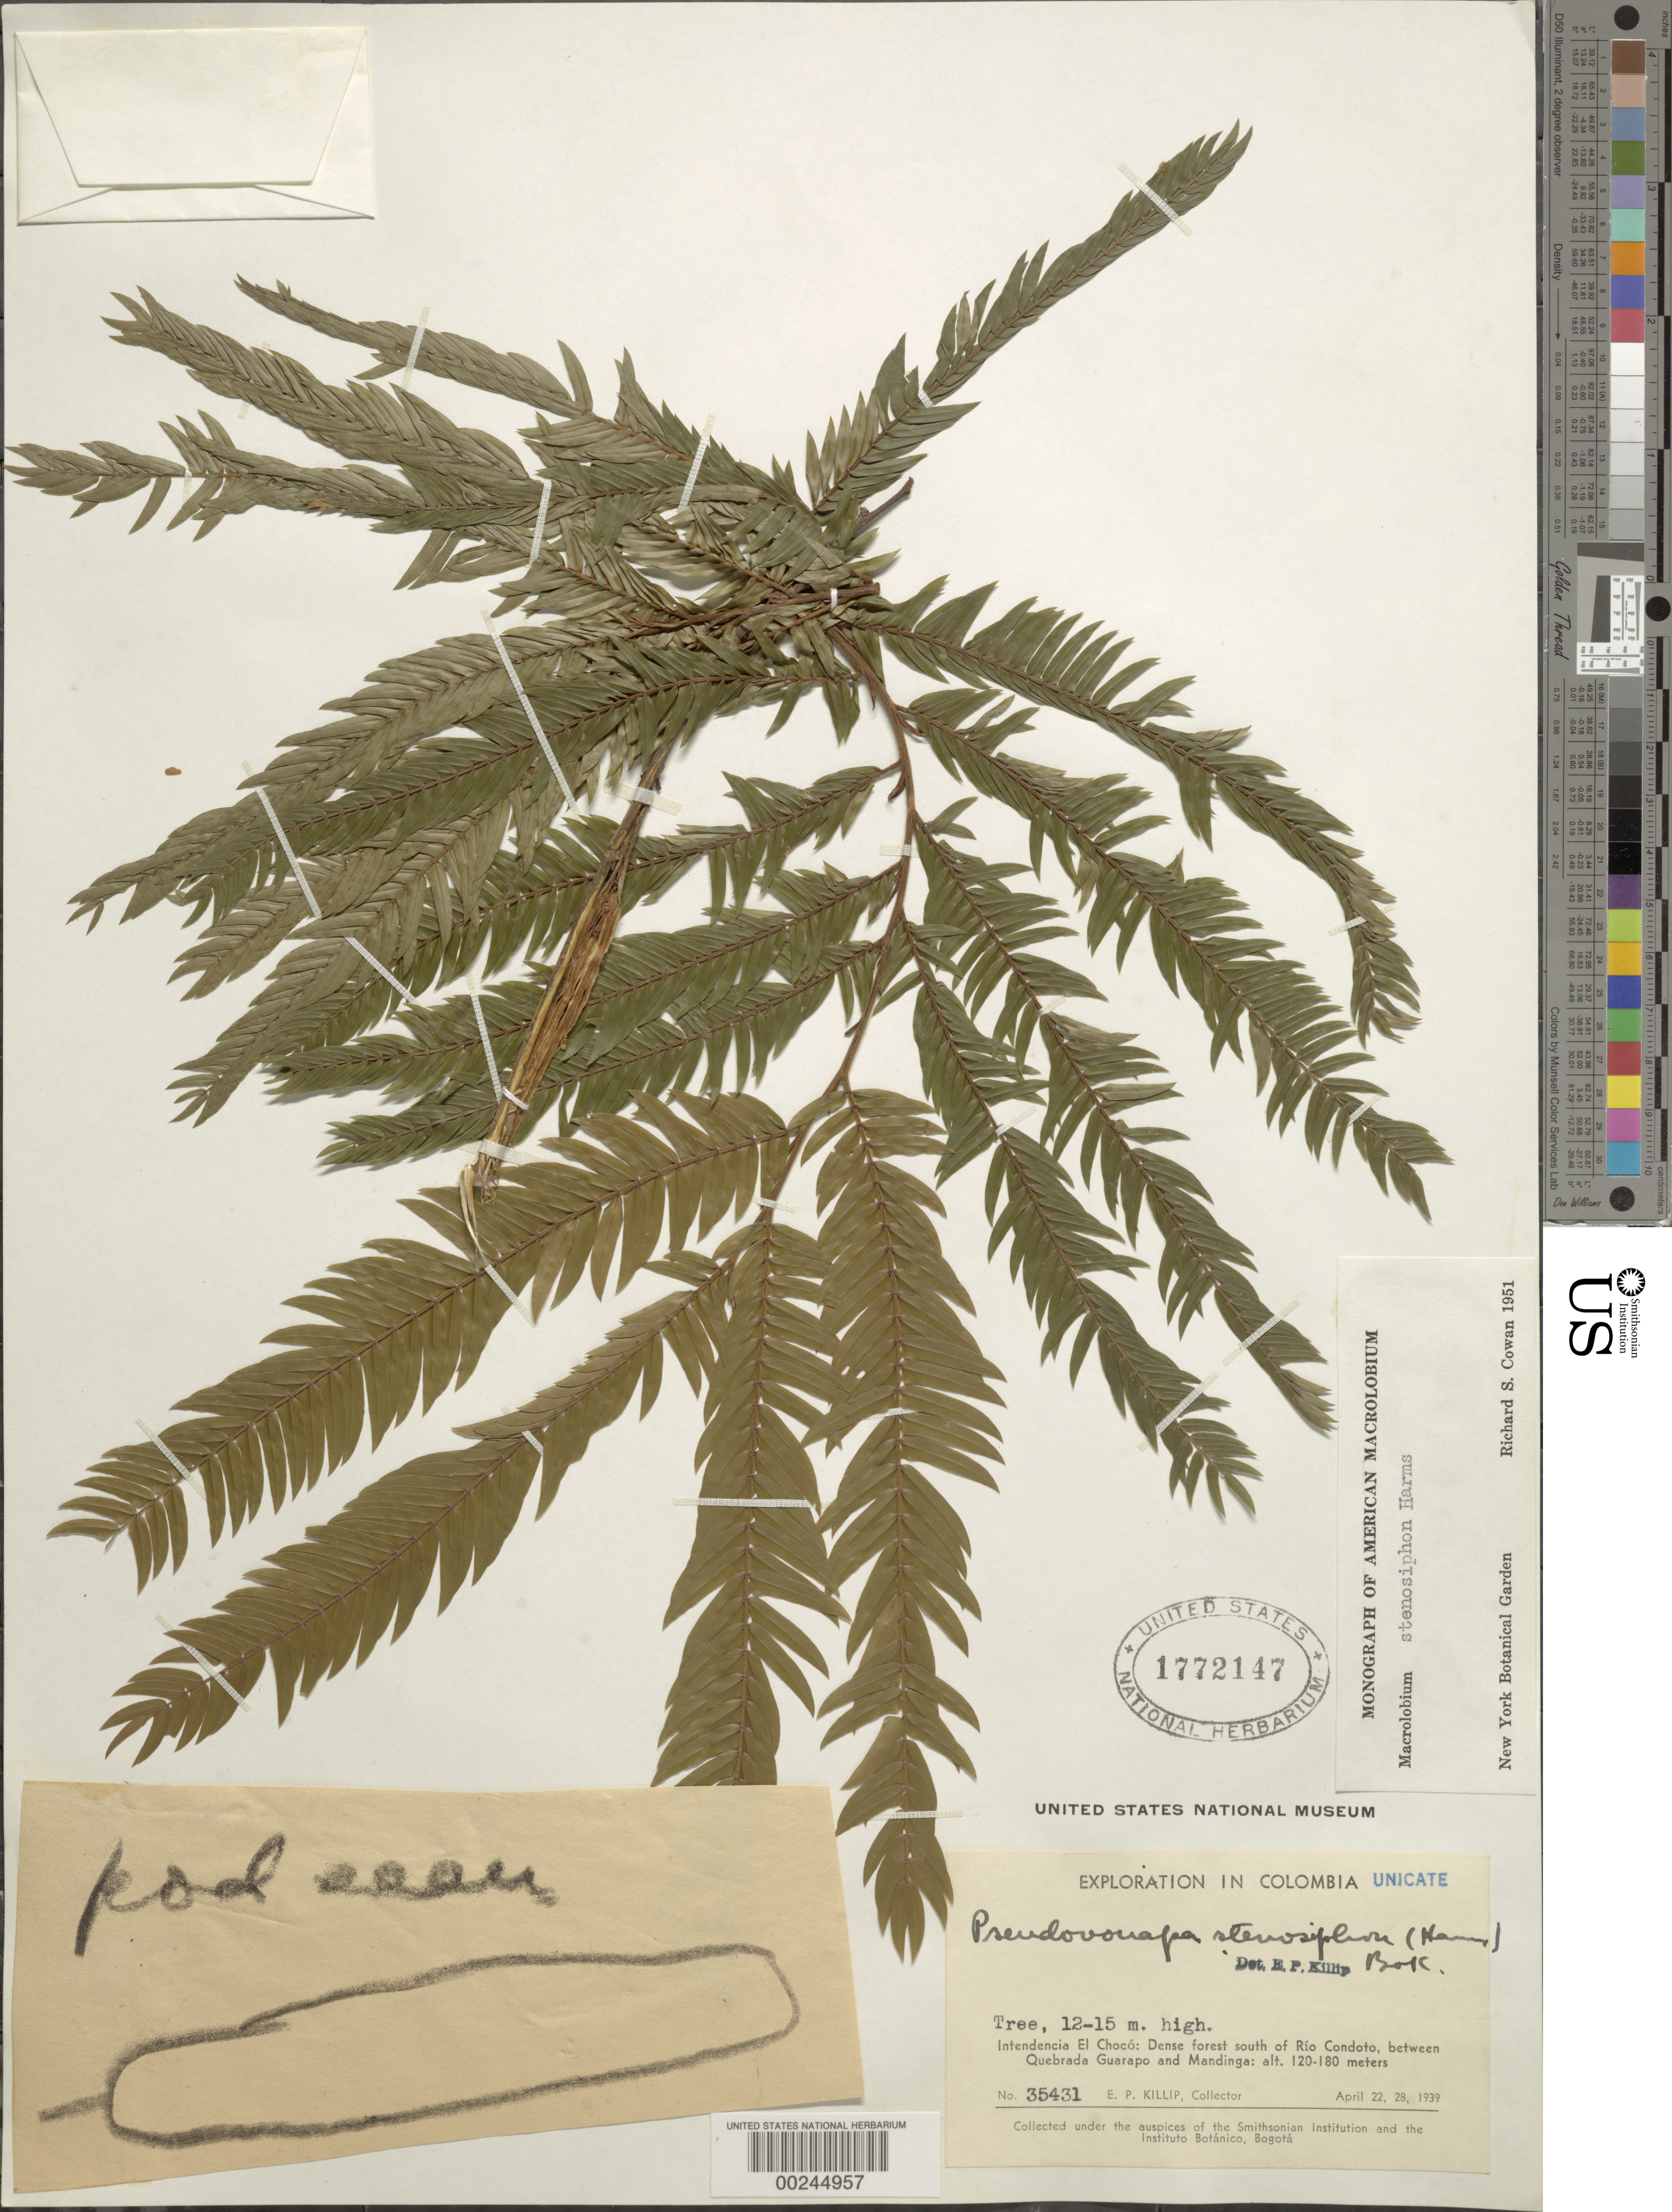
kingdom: Plantae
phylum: Tracheophyta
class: Magnoliopsida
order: Fabales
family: Fabaceae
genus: Macrolobium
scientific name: Macrolobium stenosiphon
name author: Harms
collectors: E. P. Killip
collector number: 35431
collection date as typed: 22 Apr 1939 and 28 Apr 1939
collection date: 1939-04-22,1939-04-28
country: Colombia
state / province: Chocó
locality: S of Rio Condoto, between Queqrada Guarapo and Mandinga.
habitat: Dense forest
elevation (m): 120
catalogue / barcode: US 1772147